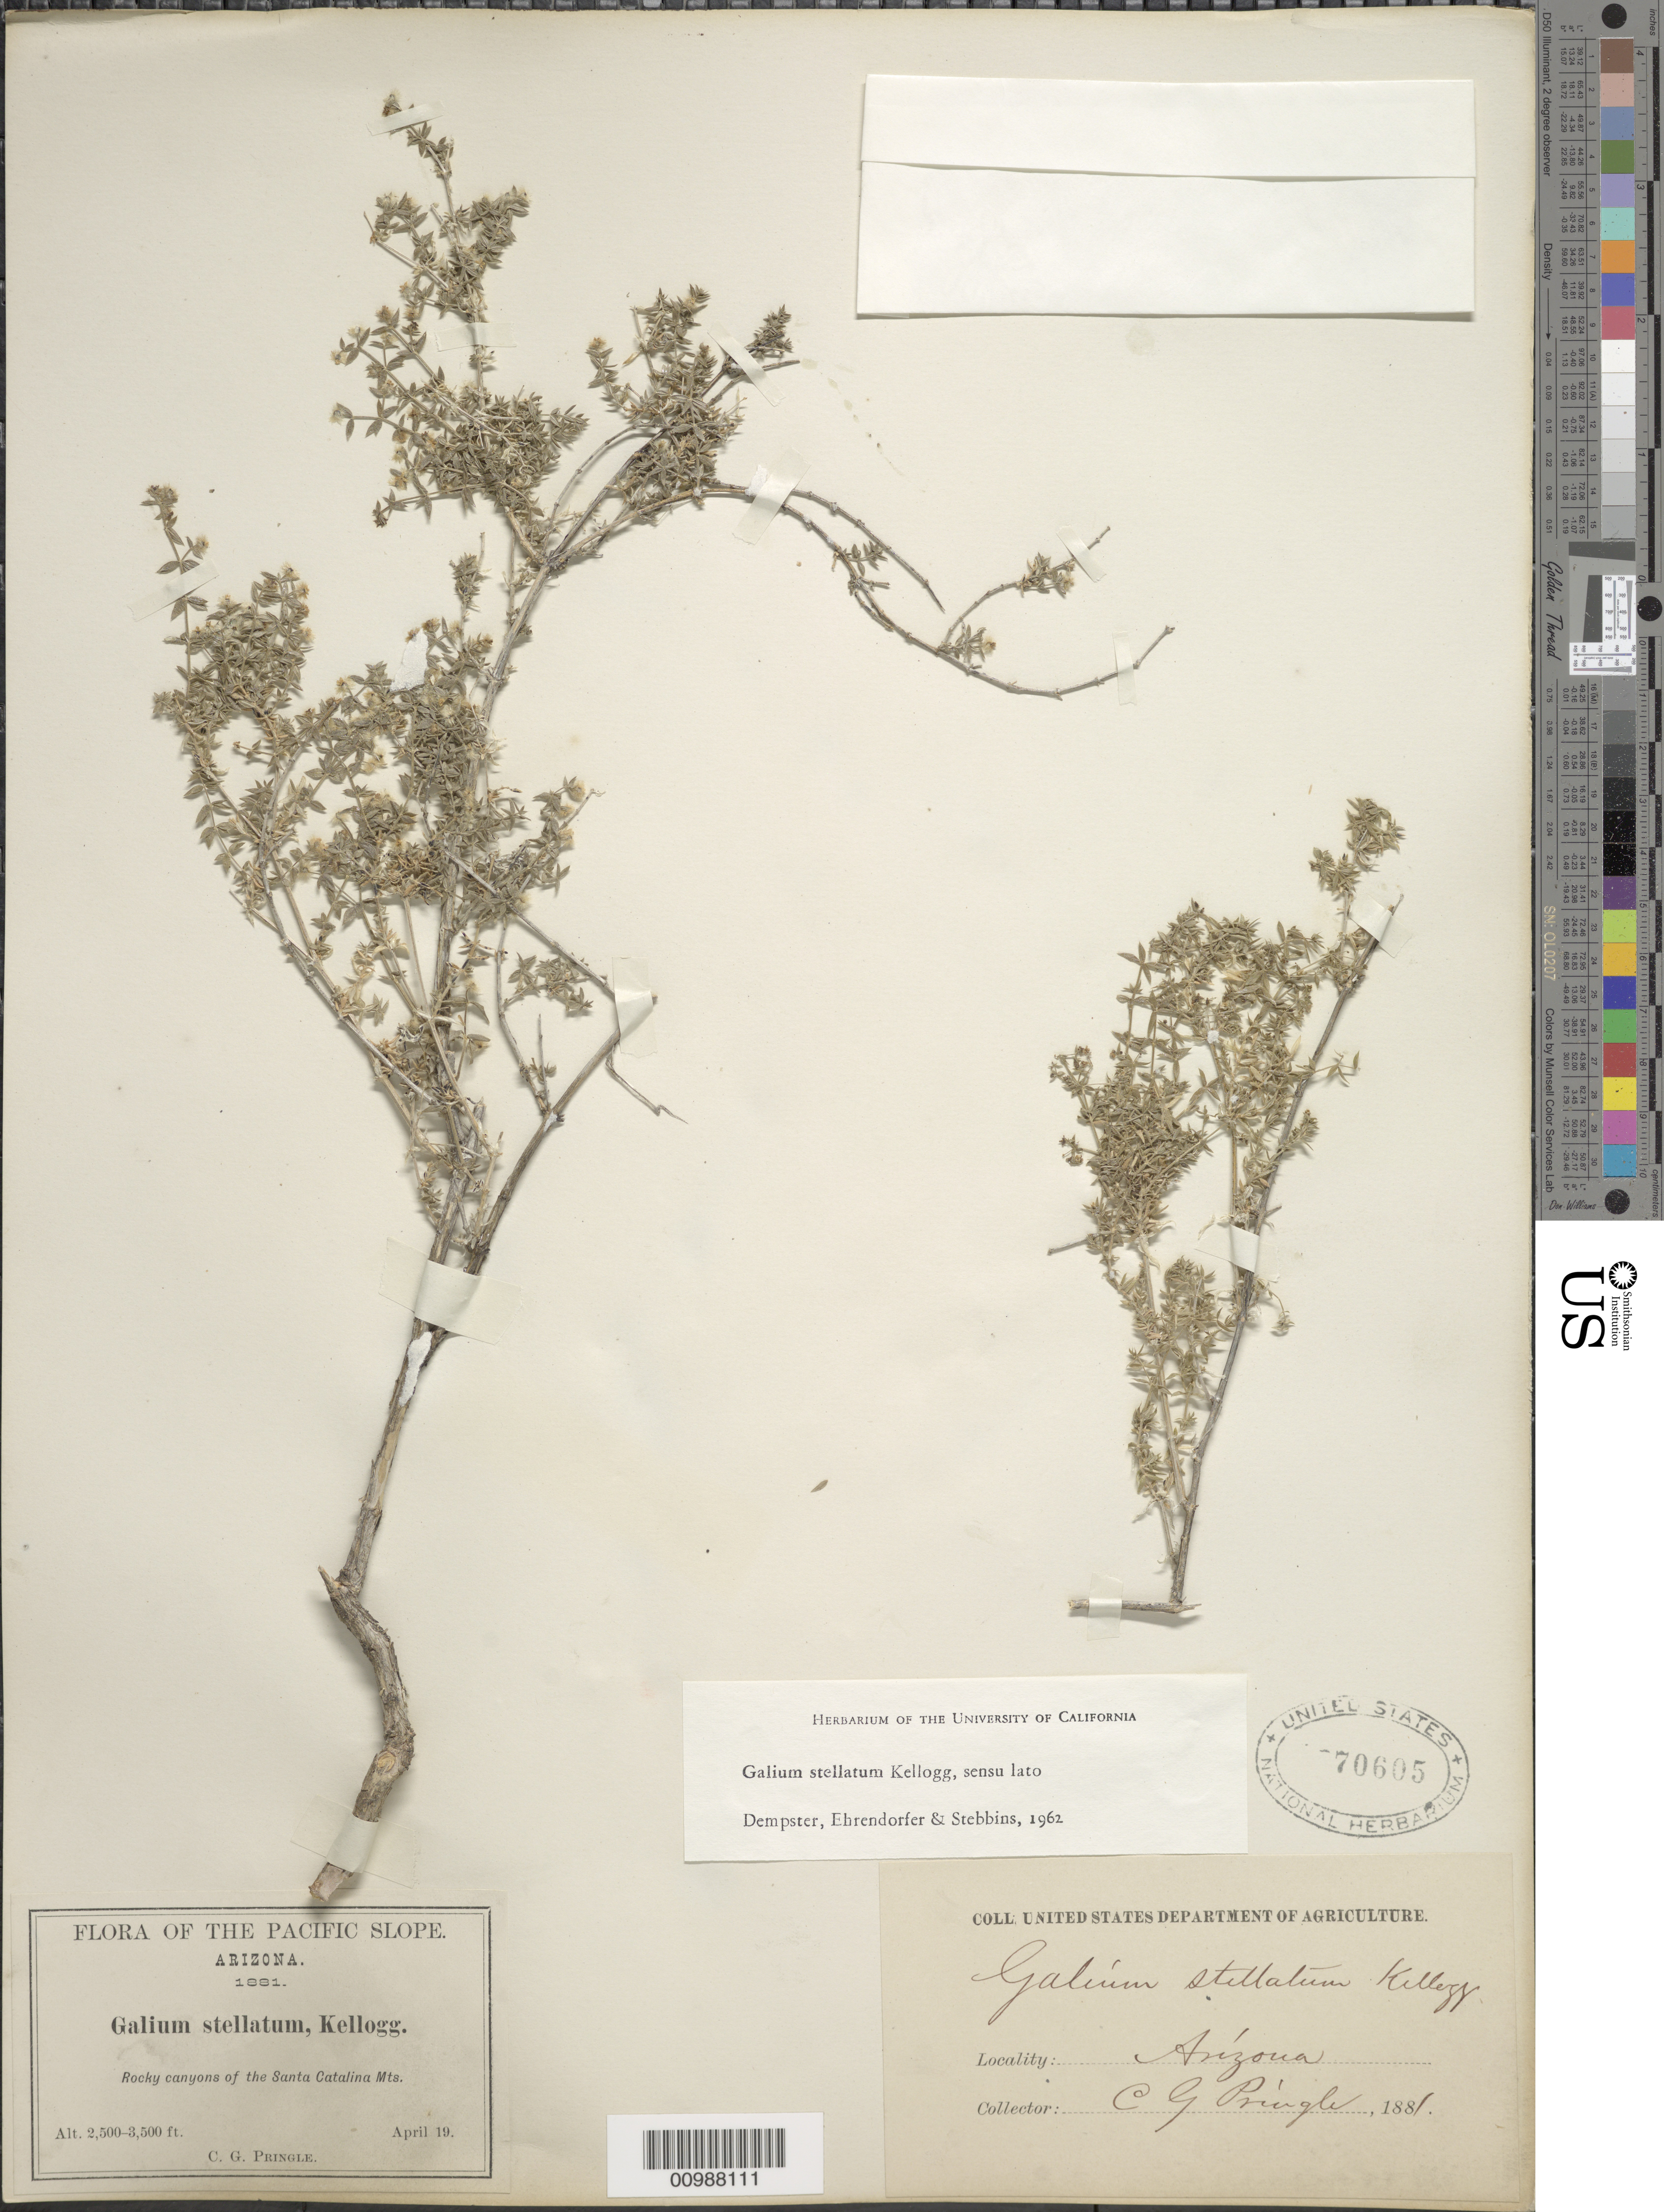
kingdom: Plantae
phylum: Tracheophyta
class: Magnoliopsida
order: Gentianales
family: Rubiaceae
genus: Galium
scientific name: Galium stellatum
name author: Kellogg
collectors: C. G. Pringle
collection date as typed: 19 Apr 1881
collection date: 1881-04-19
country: United States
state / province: Arizona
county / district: Pima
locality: Rocky canyons of the Santa Catalina Mountains.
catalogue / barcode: US 70605